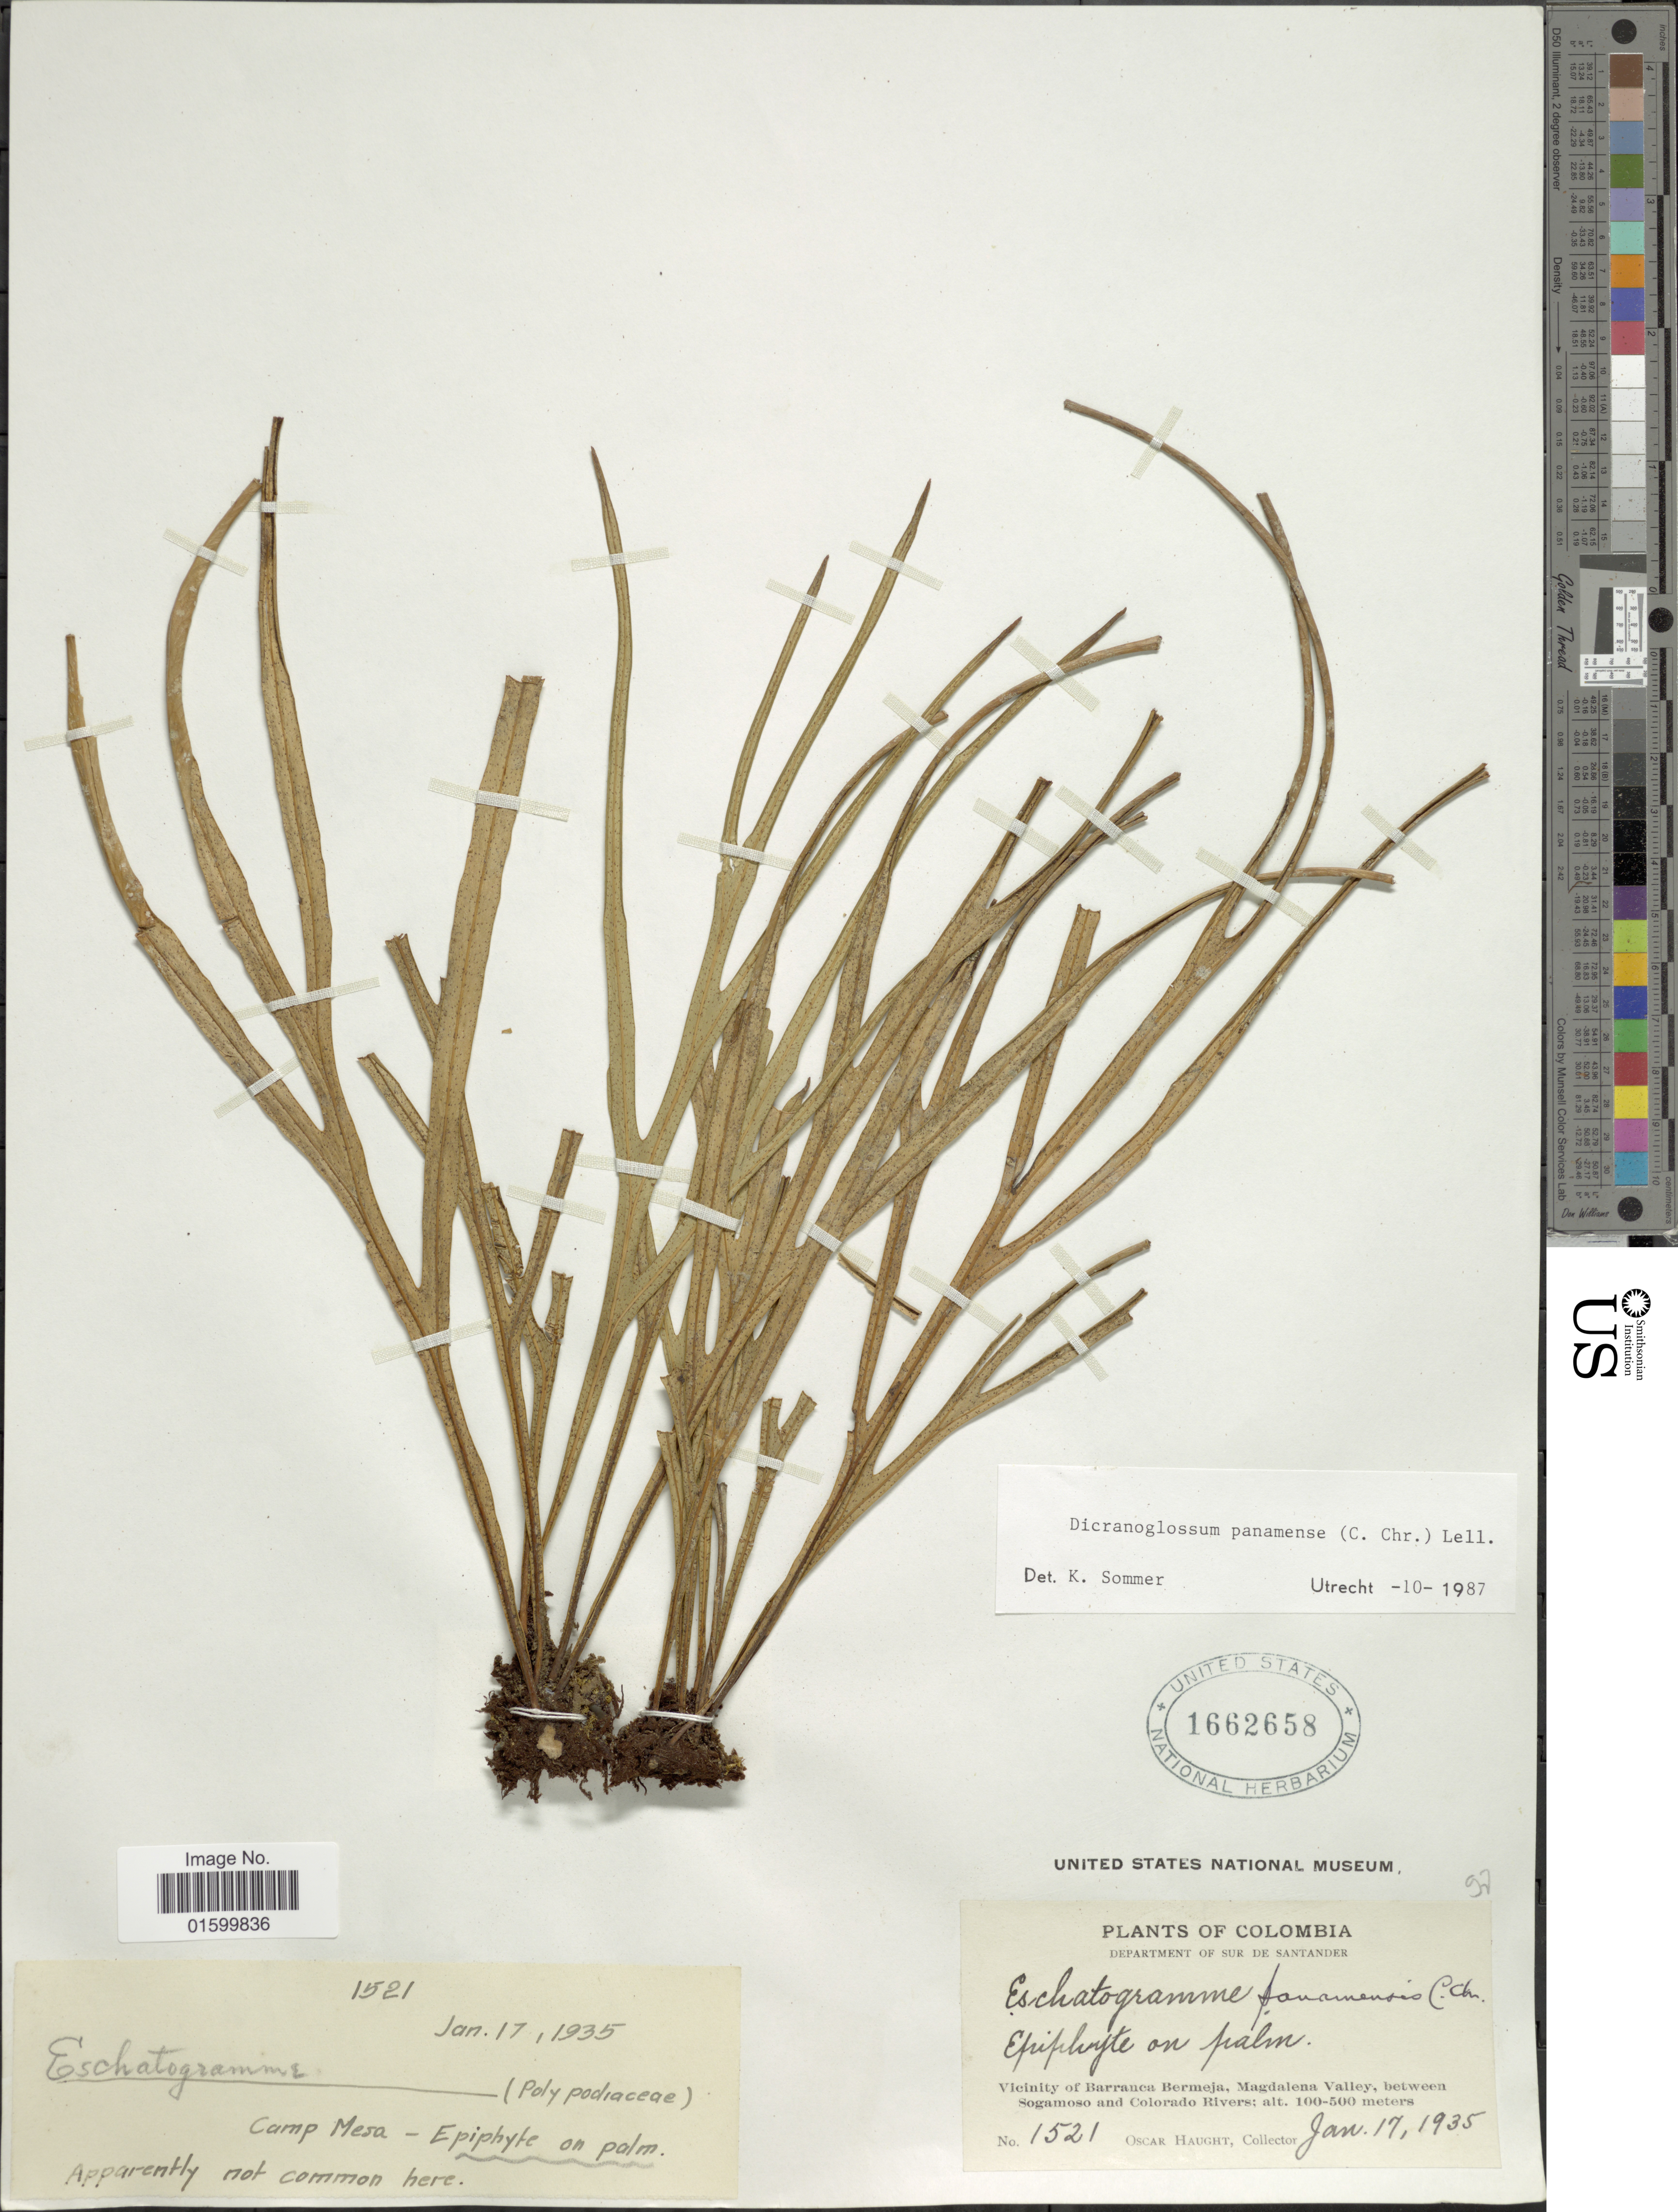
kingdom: Plantae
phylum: Tracheophyta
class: Polypodiopsida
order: Polypodiales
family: Polypodiaceae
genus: Pleopeltis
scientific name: Pleopeltis panamensis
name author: (Weath.) Pic. Serm.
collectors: O. Haught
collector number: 1521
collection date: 1935-01-17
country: Colombia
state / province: Santander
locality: Department of Sur de Santander, Vicinity of Barranca Bermeja, Magdalena Valley, between Sogamoso and Colorado Rivers, Camp Mesa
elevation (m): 100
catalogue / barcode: US 1662658